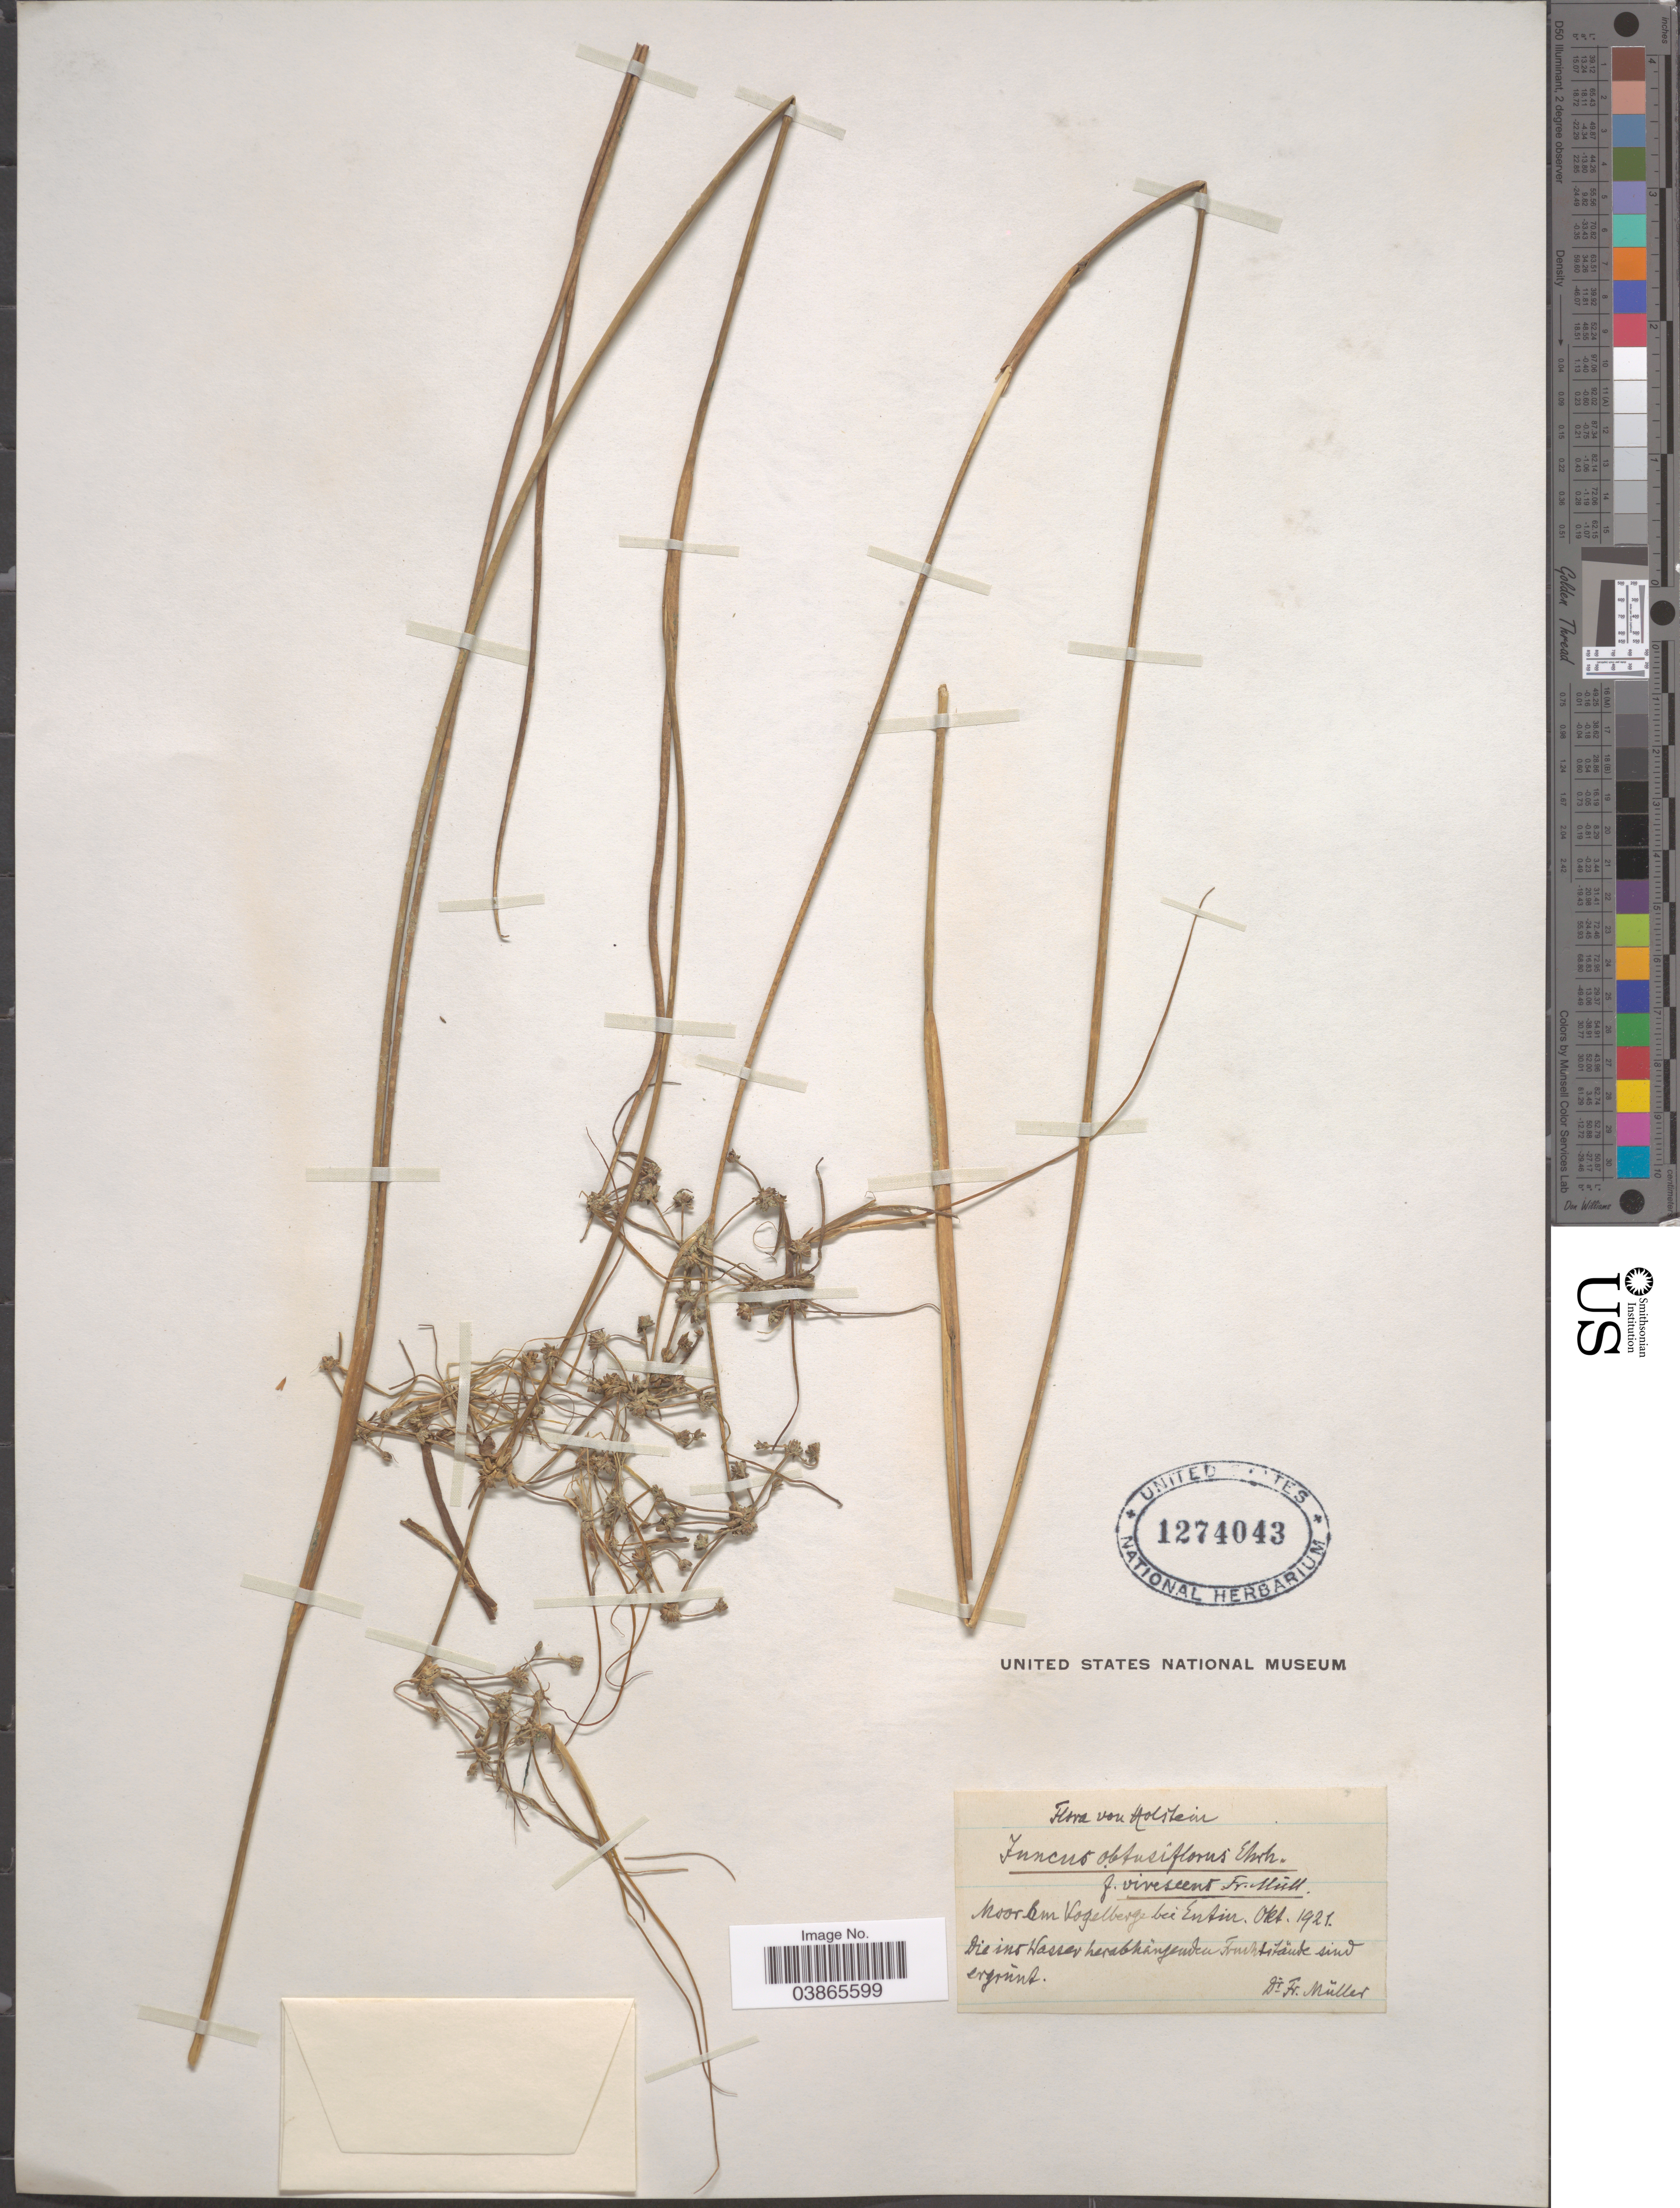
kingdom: Plantae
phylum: Tracheophyta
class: Liliopsida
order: Poales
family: Juncaceae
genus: Juncus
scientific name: Juncus obtusiflorus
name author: Ehrh. ex Hoffm.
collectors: F. Müller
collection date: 1921-10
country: Germany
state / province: Schleswig-Holstein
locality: Holstein. Noor Em [interpreted] Vogelberg bei Entin.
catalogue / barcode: US 1274043